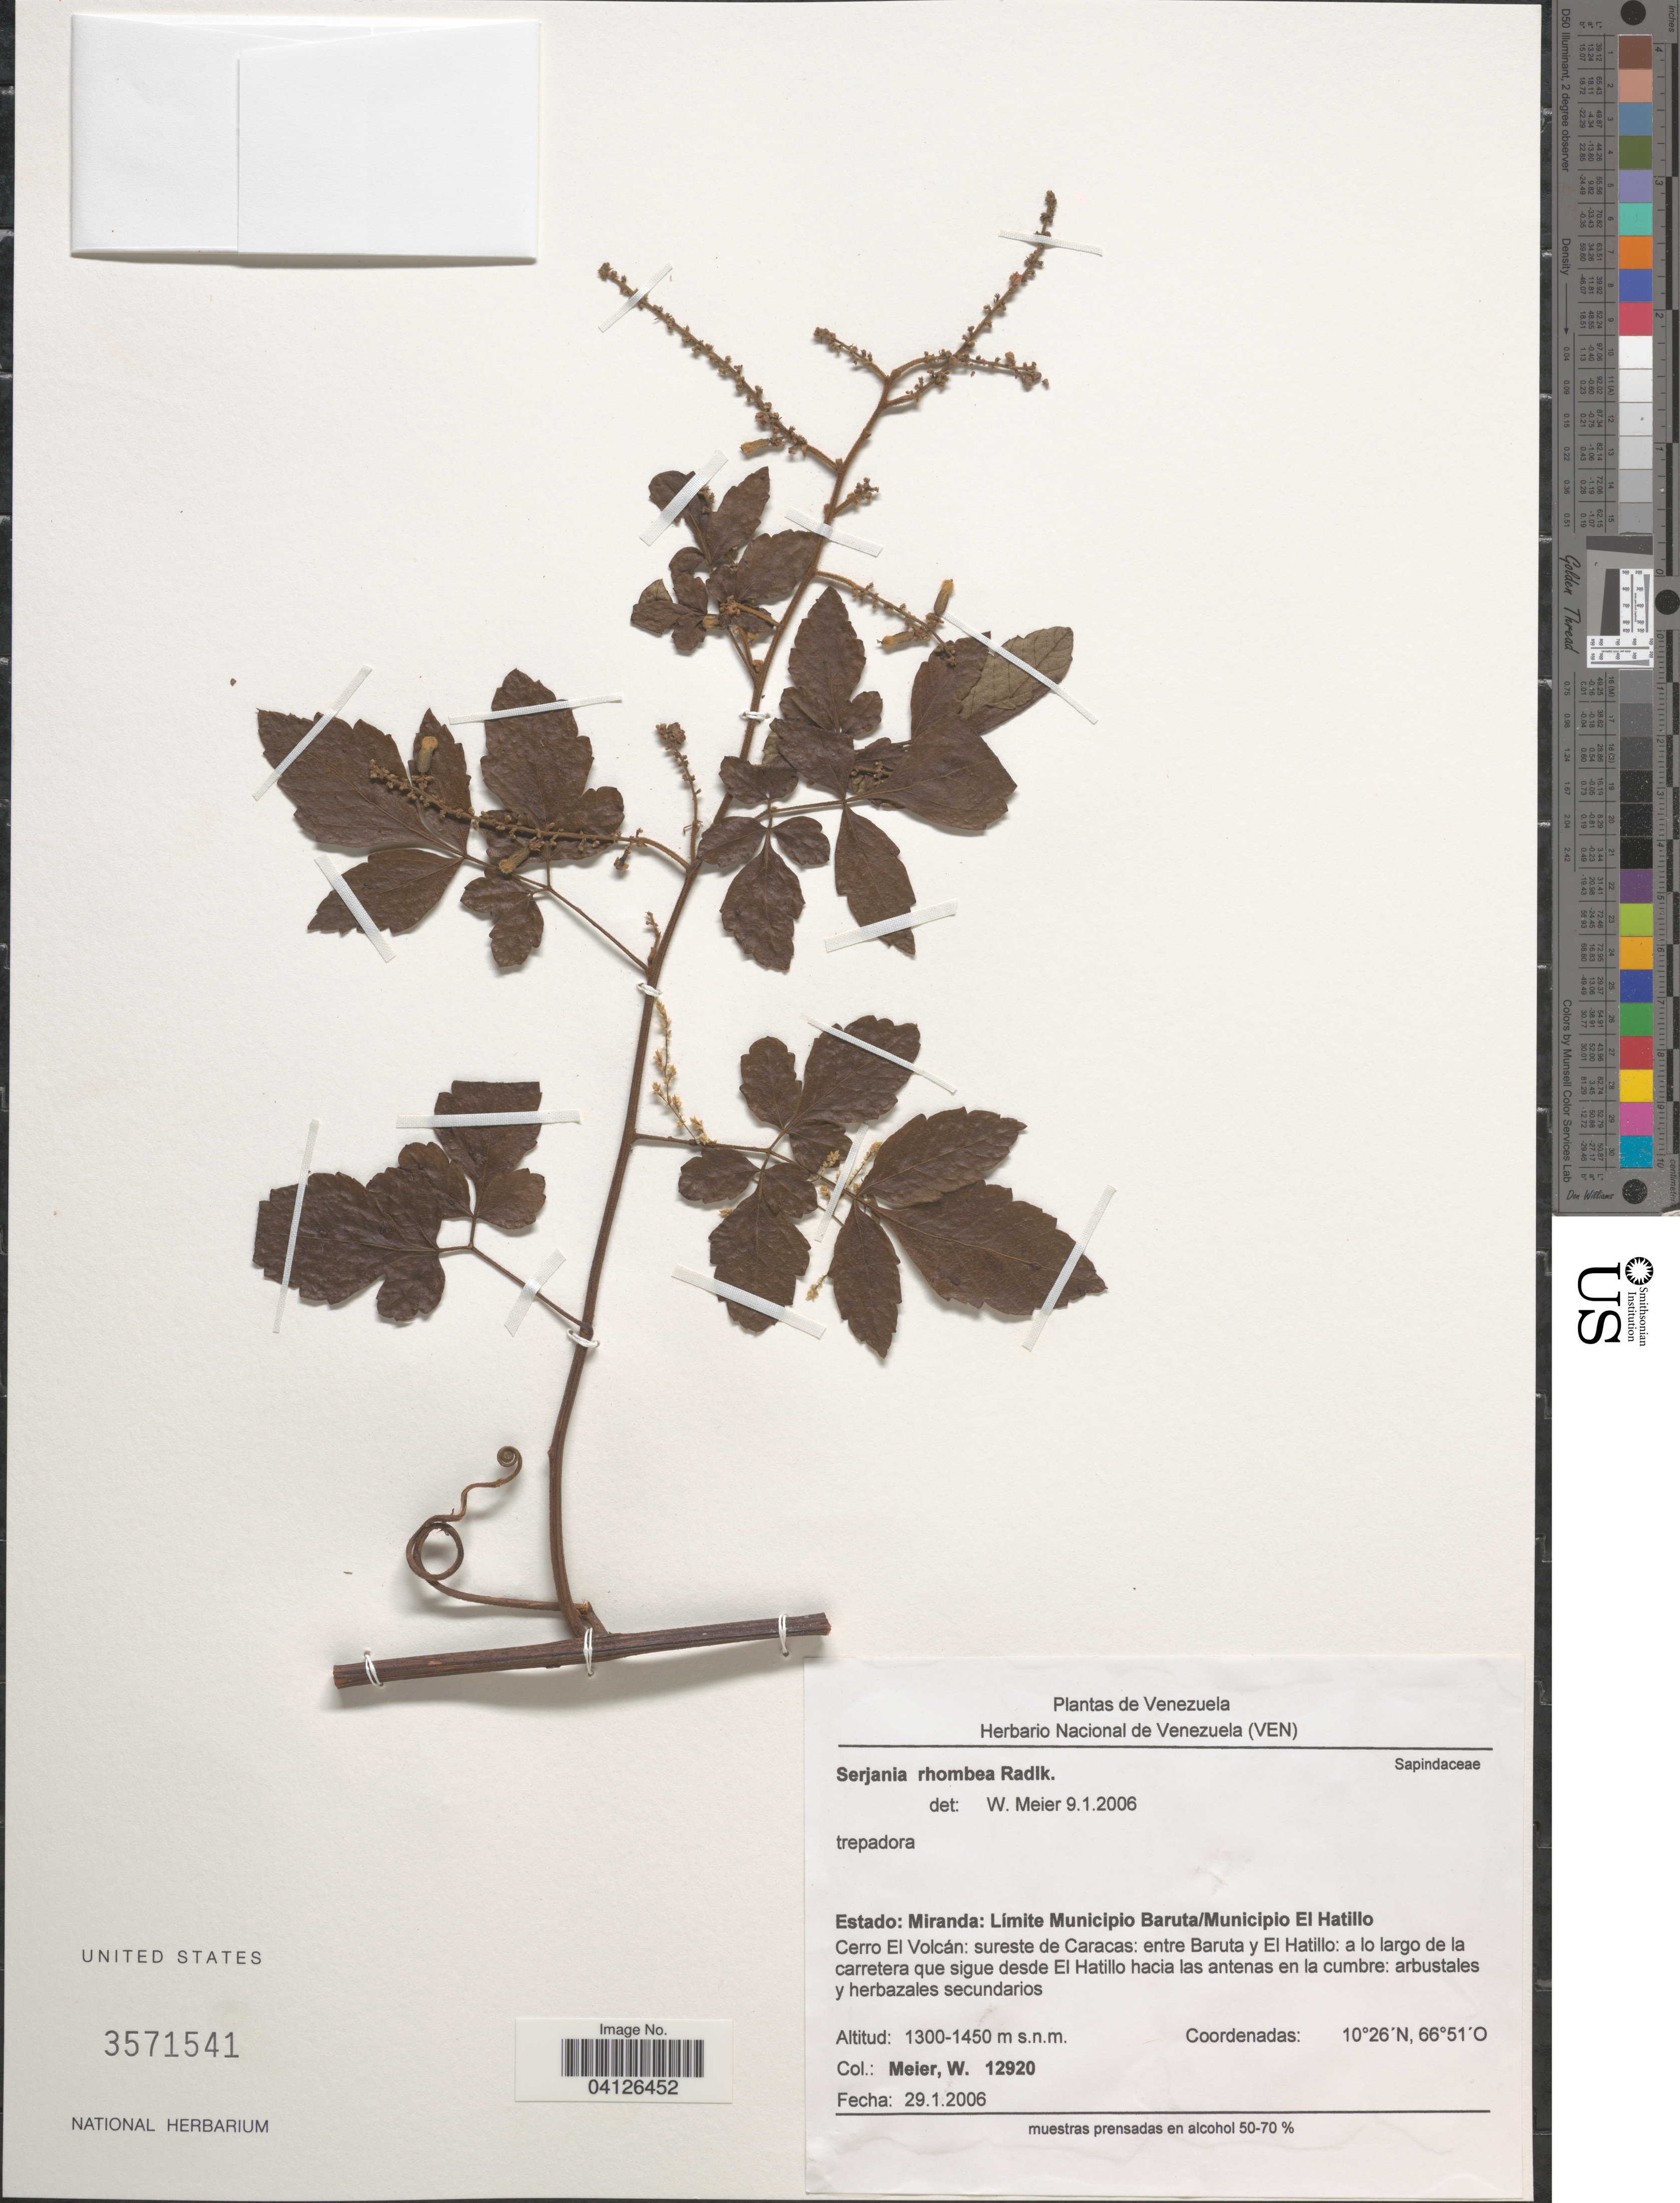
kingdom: Plantae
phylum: Tracheophyta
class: Magnoliopsida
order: Sapindales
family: Sapindaceae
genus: Serjania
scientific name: Serjania rhombea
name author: Radlk.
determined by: Acevedo-Rodriguez, P., (US), Smithsonian Institution - National Museum of Natural History (UNITED STATES)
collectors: W. Meier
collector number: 12920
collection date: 2006-01-29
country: Venezuela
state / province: Miranda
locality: Límite Municipio Baruta/Municipio El Hatillo. Cerro El Volcán: sureste de Caracas: entre Baruta y El Hatillo: a lo largo de la carretera que sigue desde El Hatillo hacia las antenas en la cumbre: arbustales y herbazales secundarios.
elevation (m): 1300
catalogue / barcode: US 3571541